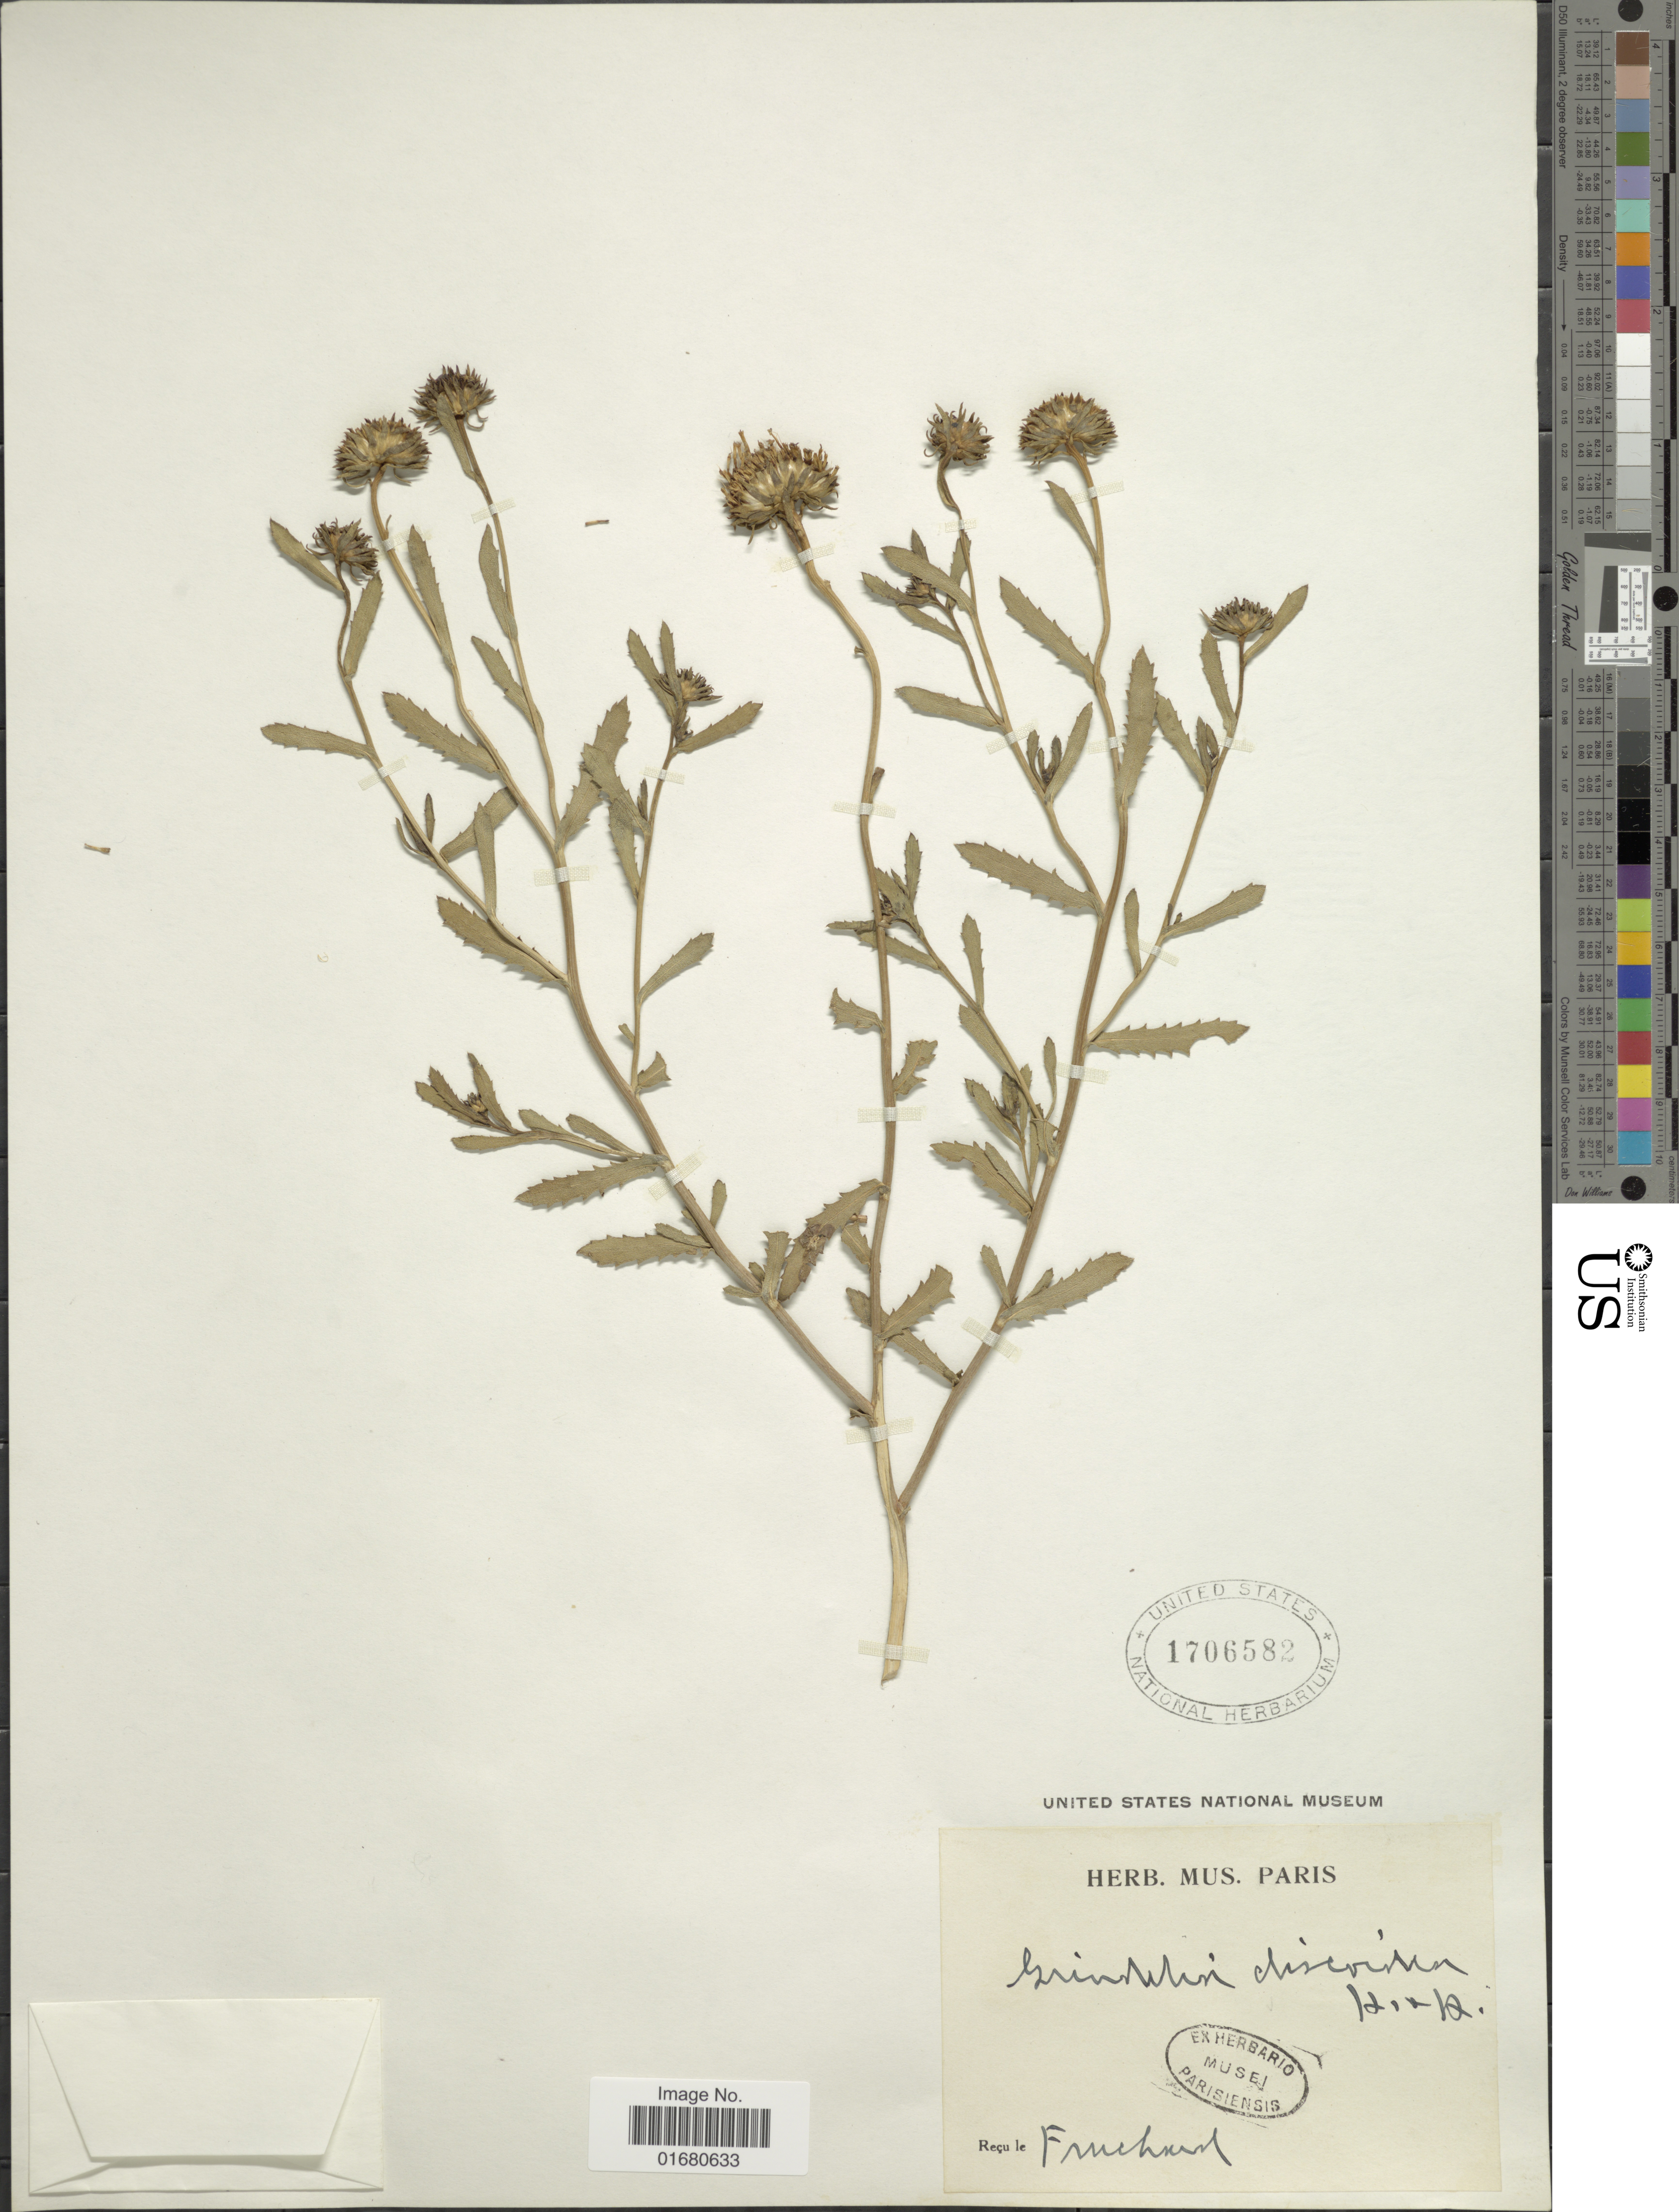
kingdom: Plantae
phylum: Tracheophyta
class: Magnoliopsida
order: Asterales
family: Asteraceae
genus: Grindelia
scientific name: Grindelia pulchella var. discoidea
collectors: -. Fruchard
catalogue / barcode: US 1706582